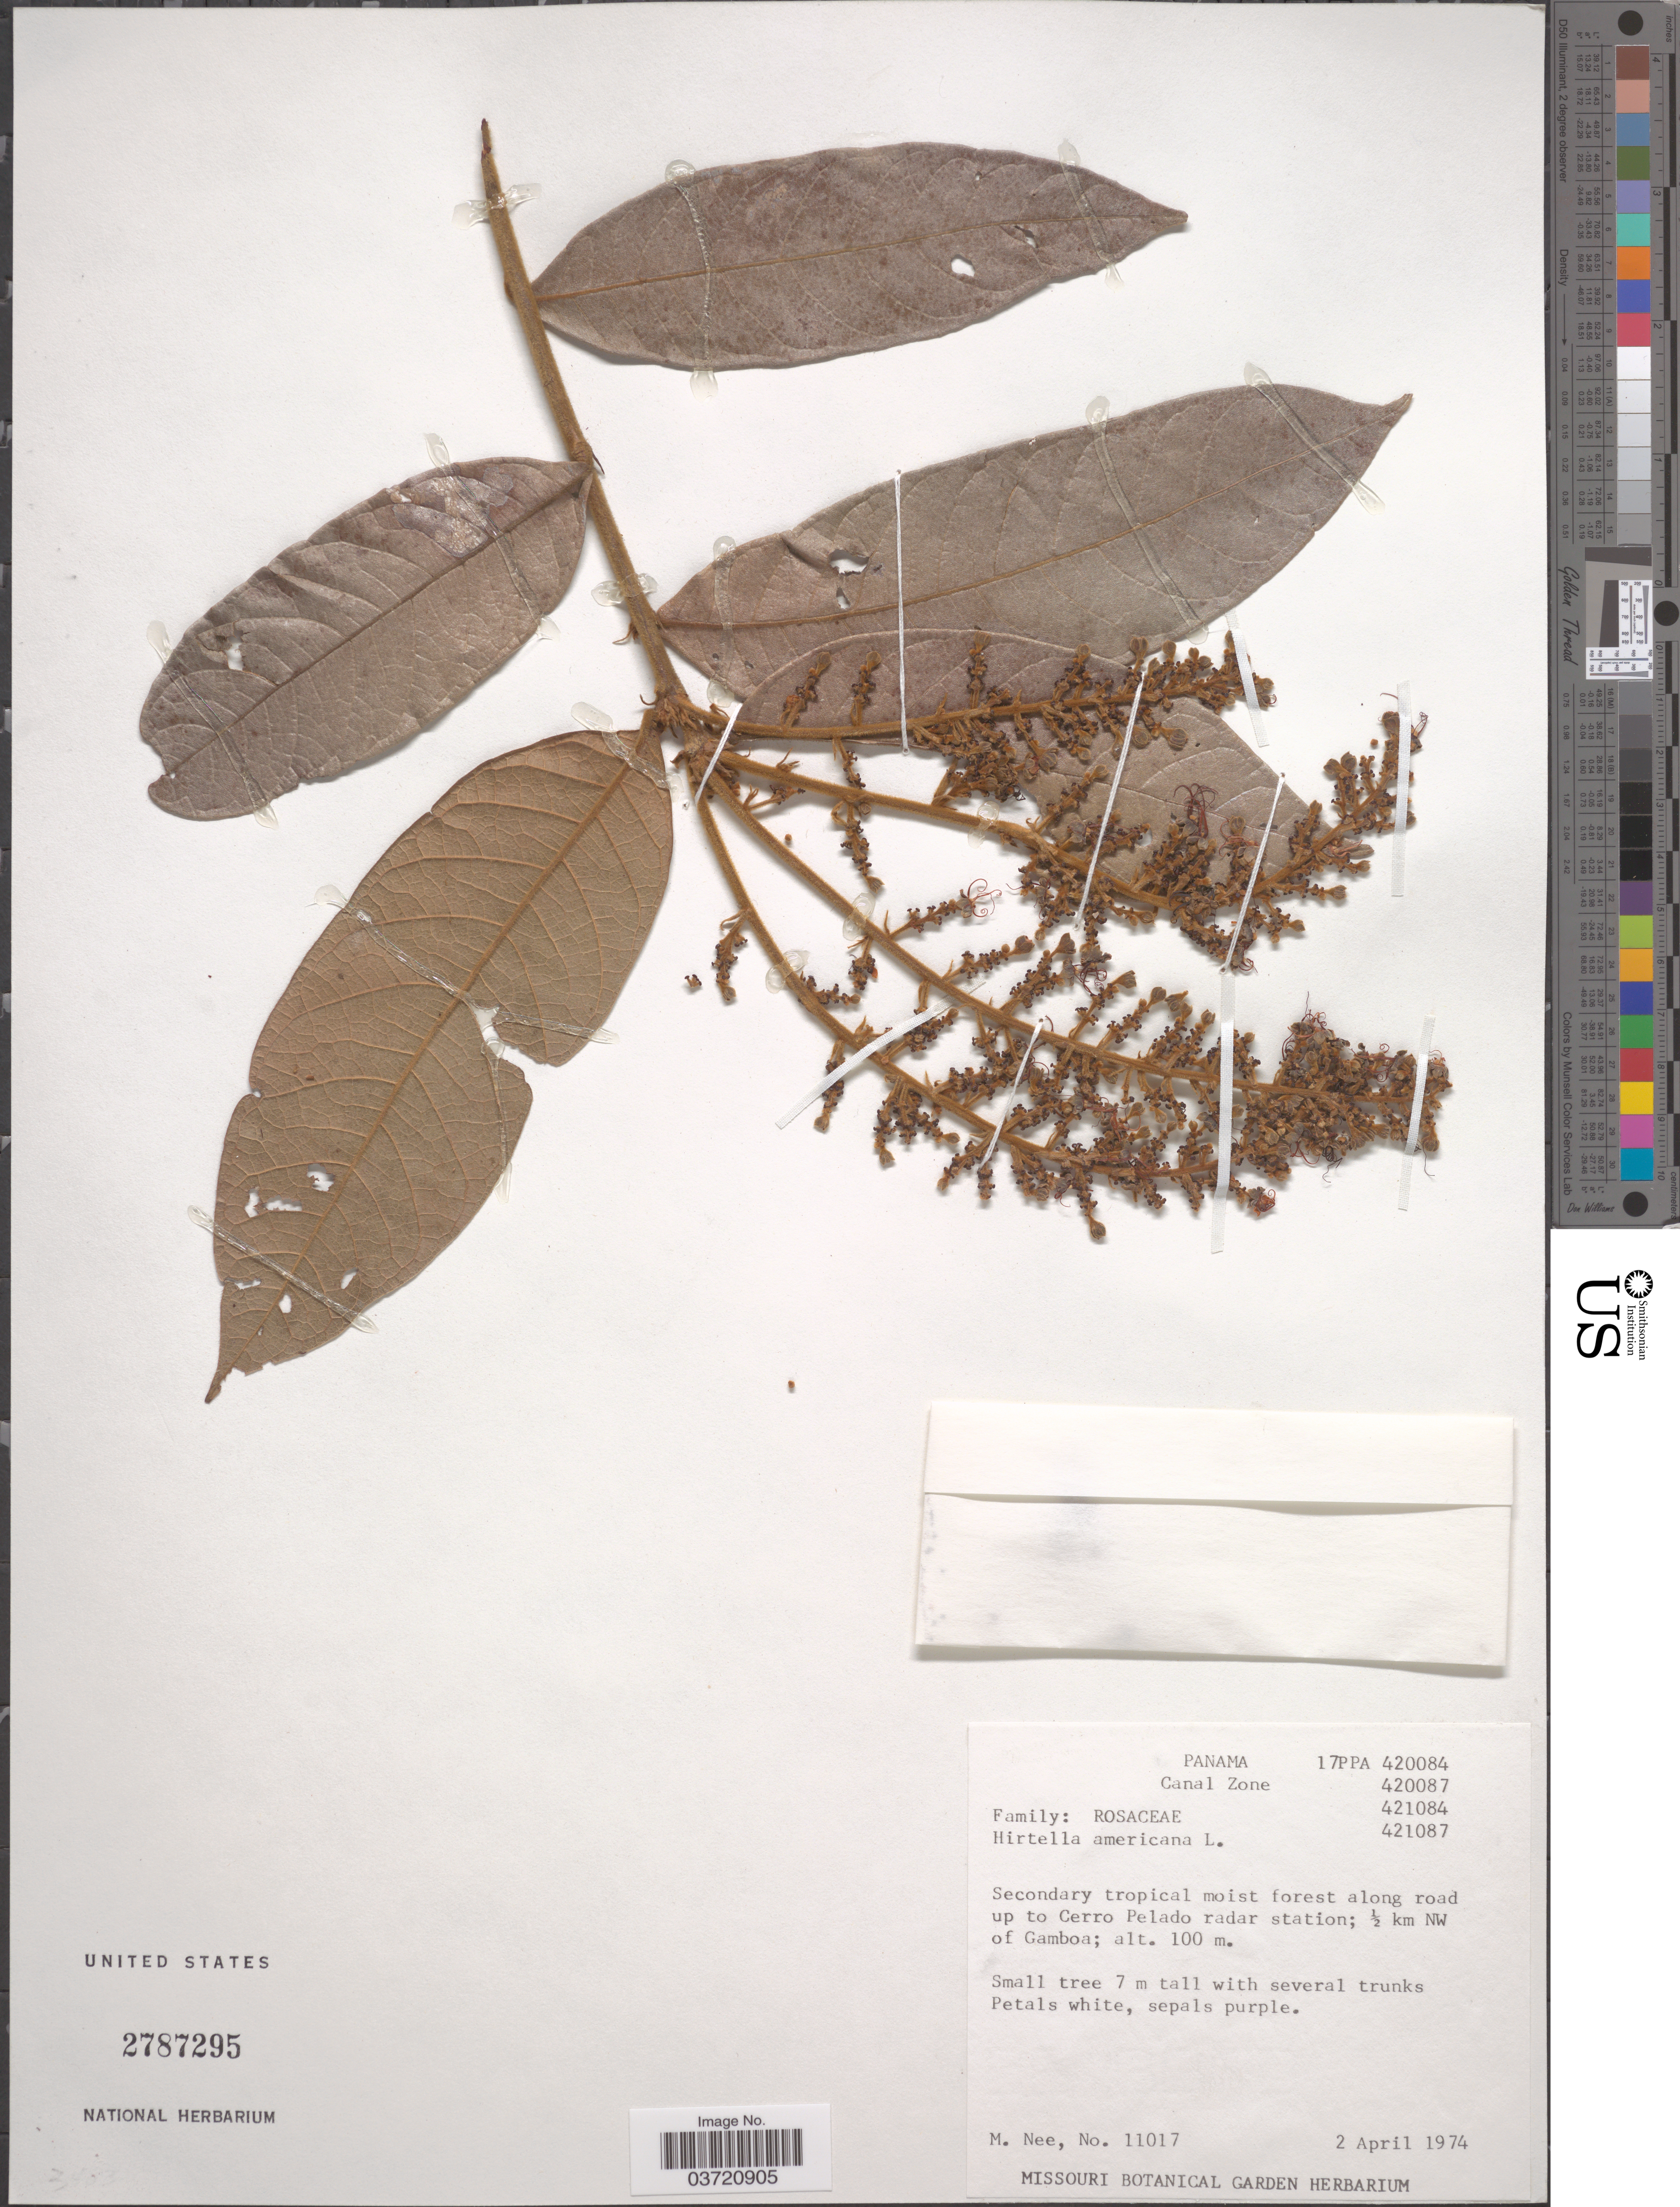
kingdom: Plantae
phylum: Tracheophyta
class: Magnoliopsida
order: Malpighiales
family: Chrysobalanaceae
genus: Hirtella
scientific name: Hirtella americana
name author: L.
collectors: M. Nee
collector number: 11017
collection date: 1974-04-02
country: Panama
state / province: Colón / Panamá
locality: Canal Zone. Along road up to Cerro Pelado radar station; ½ km NW of Gamboa.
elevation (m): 100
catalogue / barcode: US 2787295